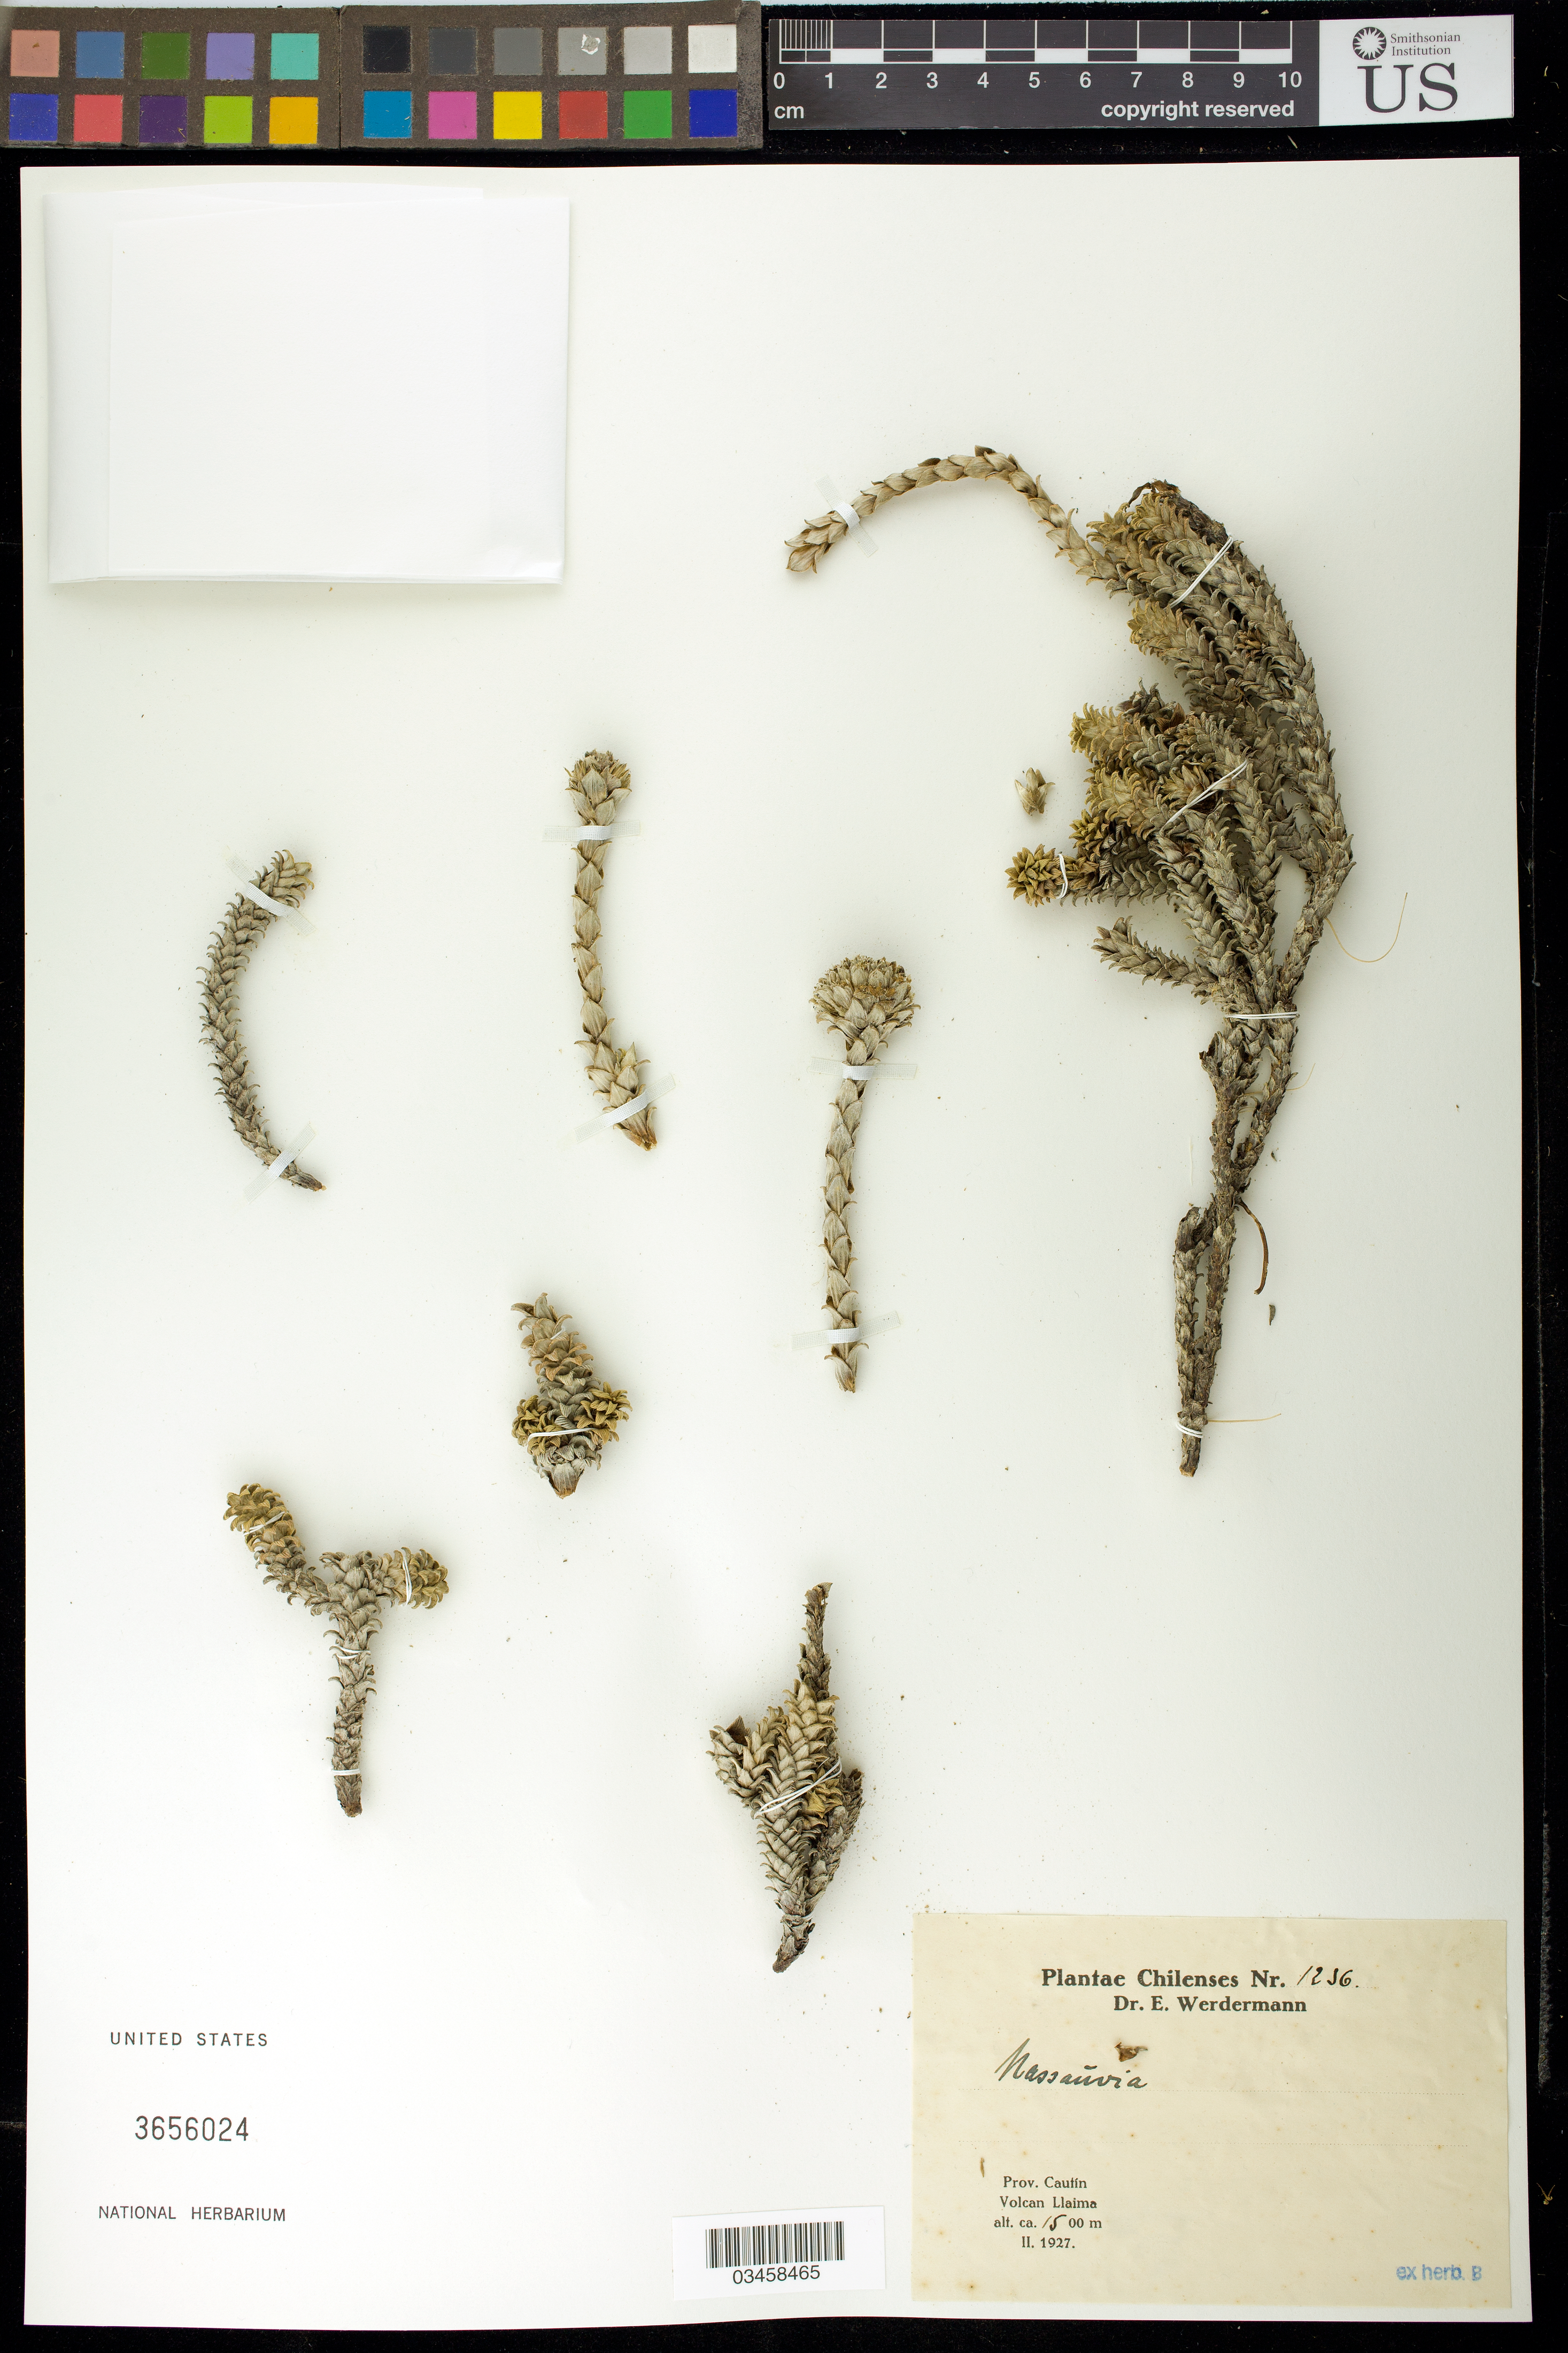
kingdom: Plantae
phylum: Tracheophyta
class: Magnoliopsida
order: Asterales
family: Asteraceae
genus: Nassauvia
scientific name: Nassauvia sp.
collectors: E. Werdermann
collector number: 1236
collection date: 1927-02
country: Chile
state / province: Araucanía (IX)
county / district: Cautin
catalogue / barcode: US 3656024